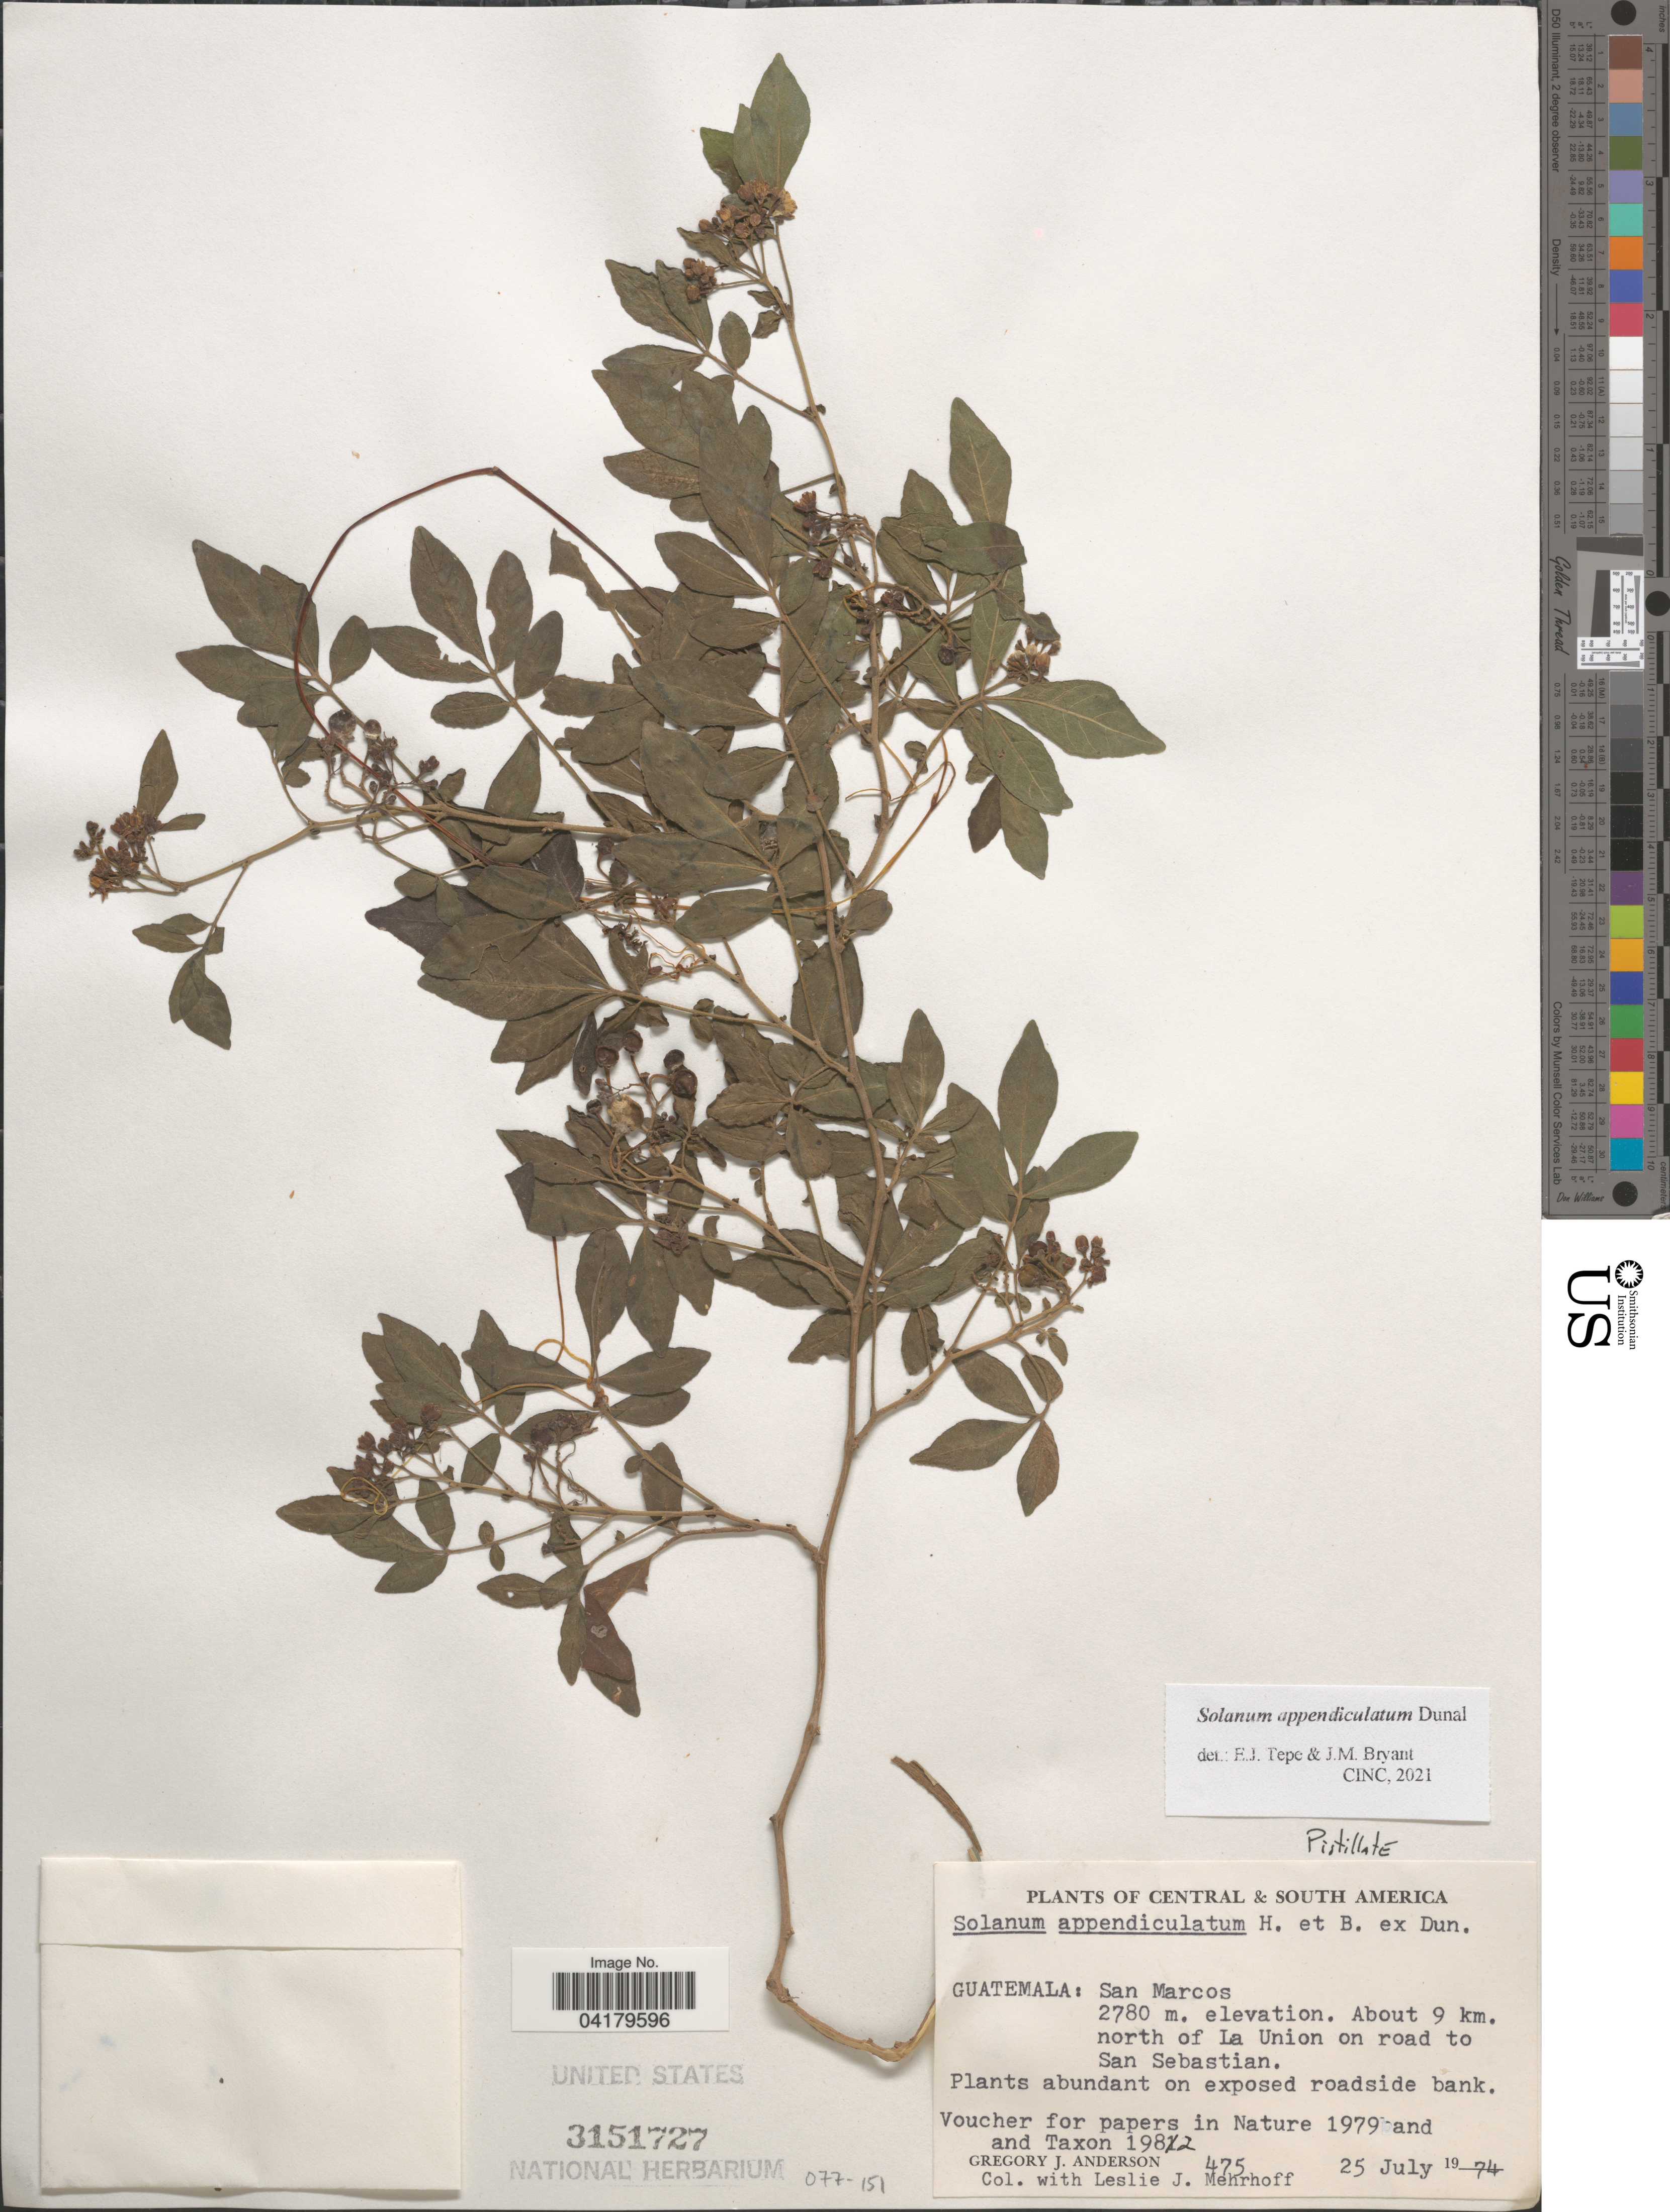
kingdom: Plantae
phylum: Tracheophyta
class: Magnoliopsida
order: Solanales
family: Solanaceae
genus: Solanum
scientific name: Solanum appendiculatum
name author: Humb. & Bonpl. ex Dunal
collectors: G. J. Anderson & L. Mehrhoff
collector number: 475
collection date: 1974-07-25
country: Guatemala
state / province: San Marcos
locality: About 9 km. north of La Union on road to San Sebastian.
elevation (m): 2780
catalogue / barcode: US 3151727